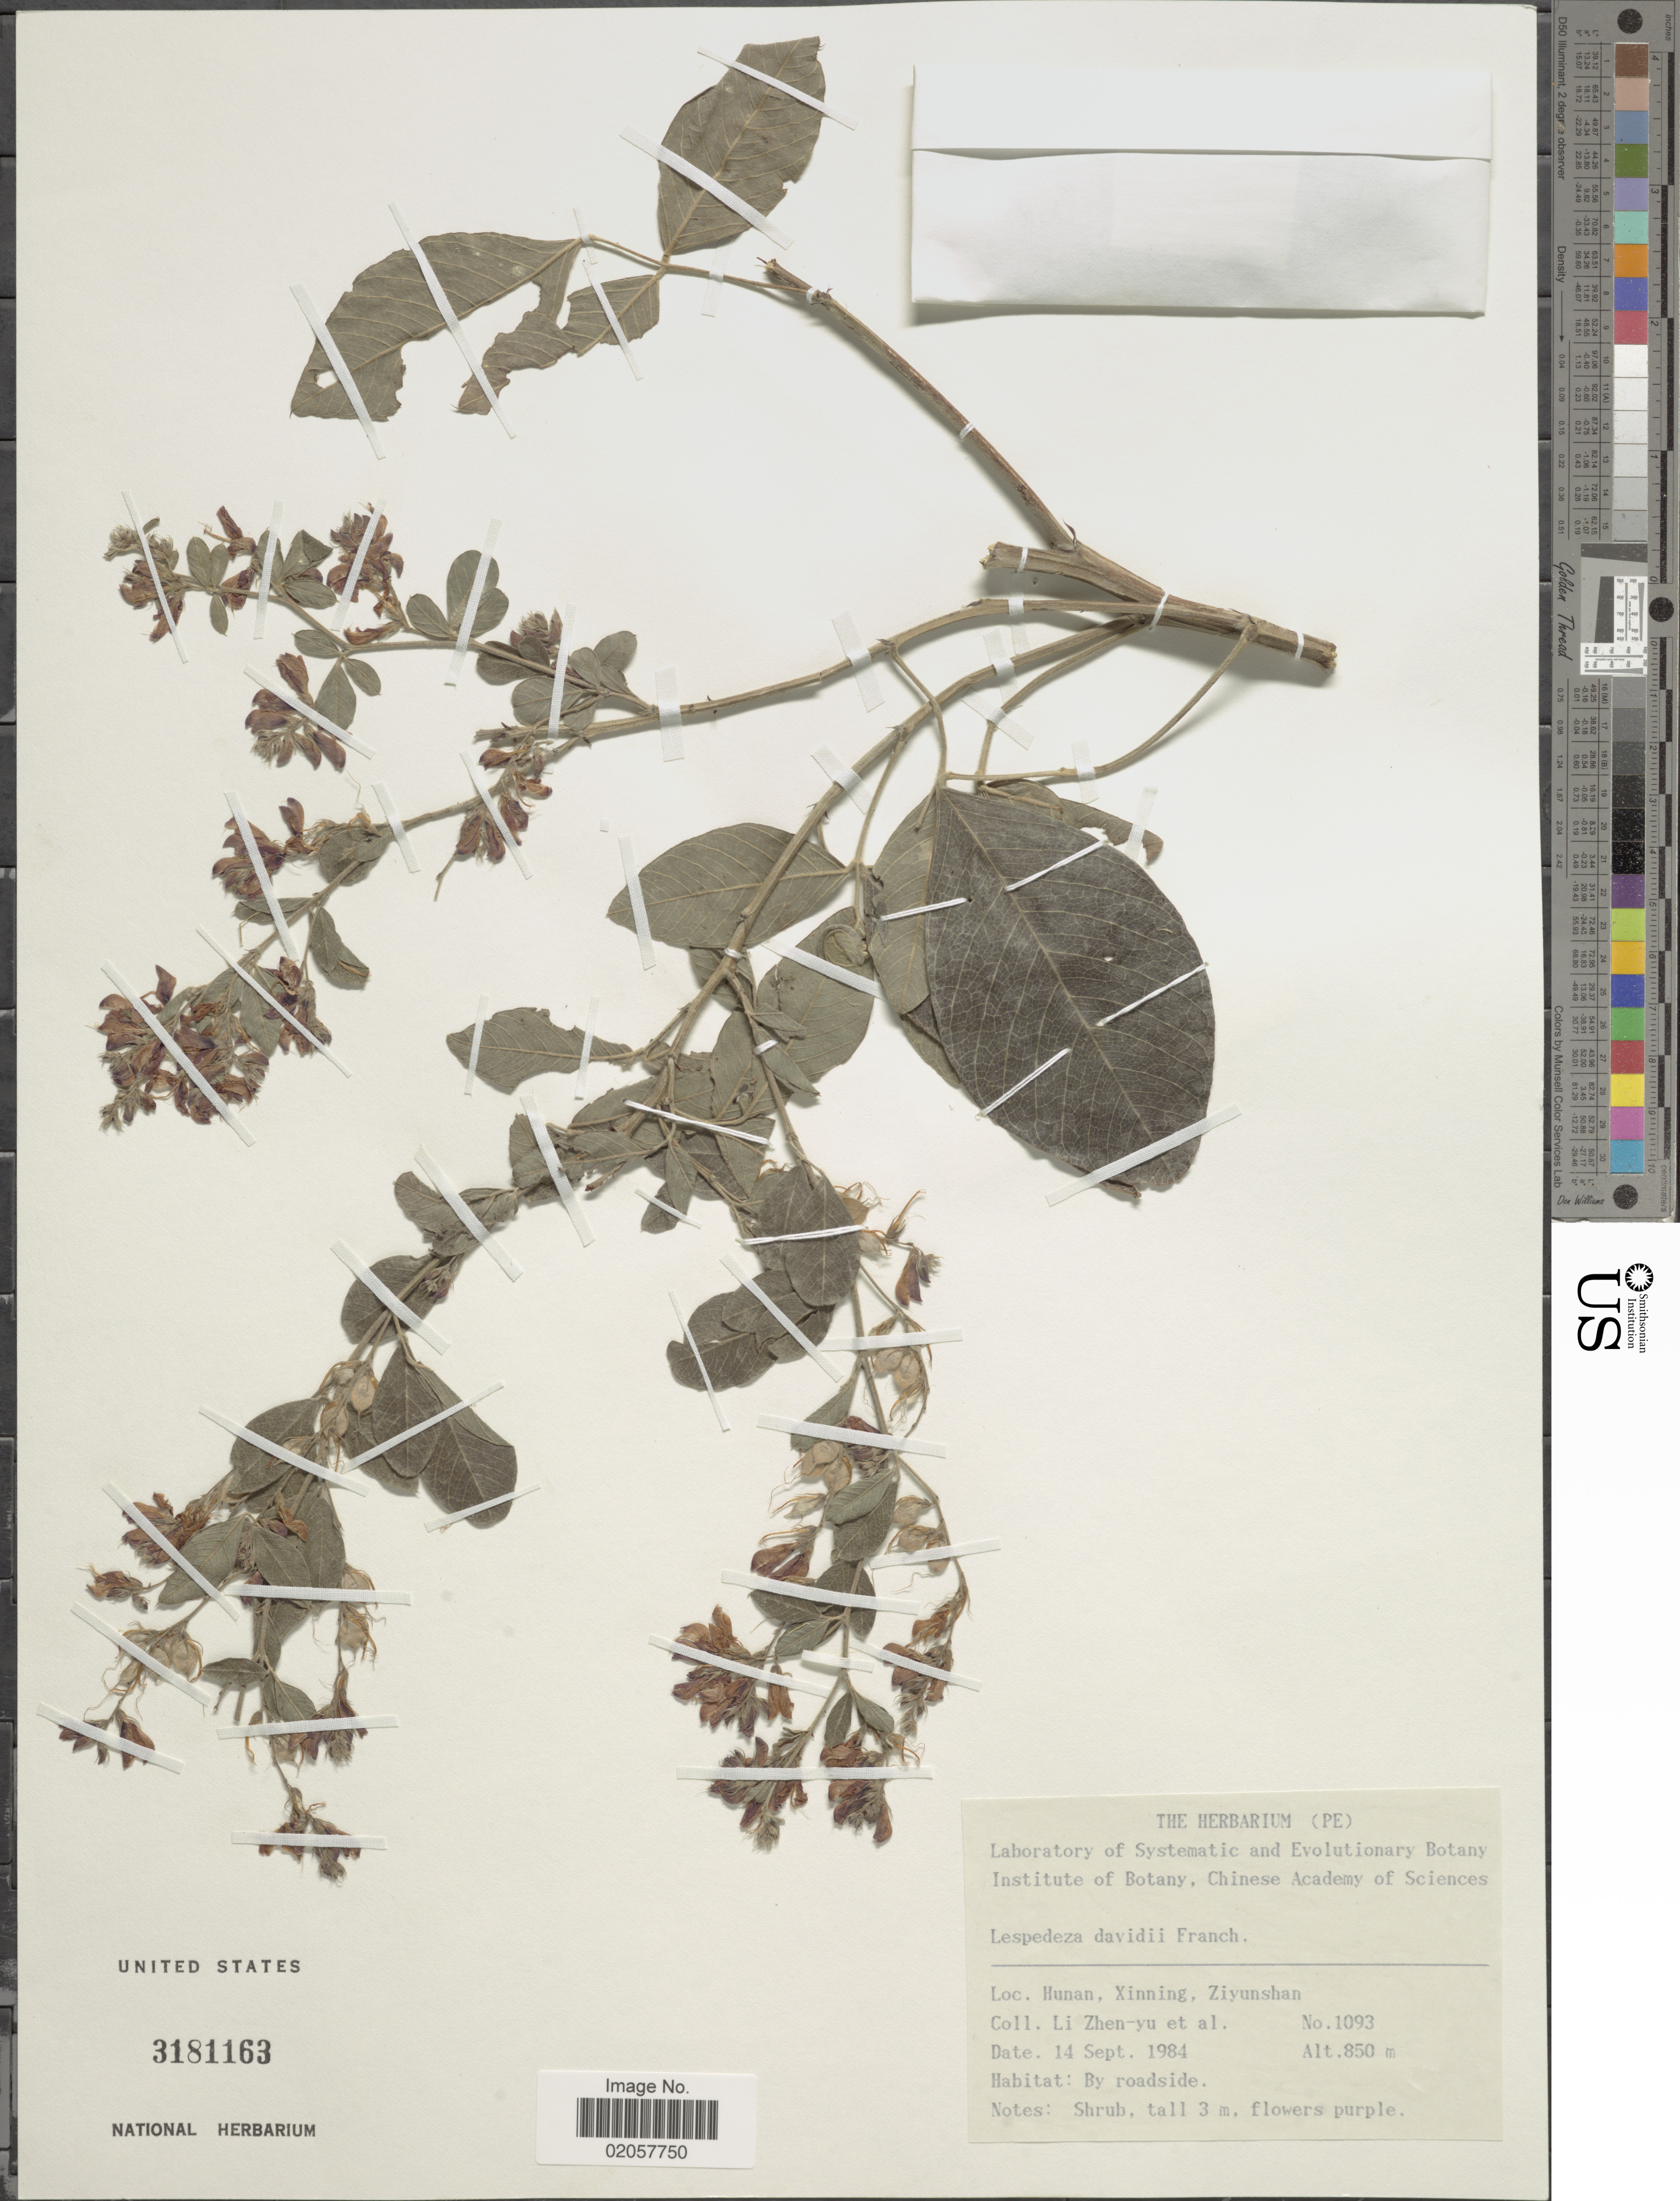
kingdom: Plantae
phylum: Tracheophyta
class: Magnoliopsida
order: Fabales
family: Fabaceae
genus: Lespedeza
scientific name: Lespedeza davidii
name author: Franch.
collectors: Z. Y. Li & et al.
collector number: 1093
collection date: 1984-09-14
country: China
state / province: Hunan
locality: Xinning, Ziyunshan, by roadside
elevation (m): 850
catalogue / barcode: US 3181163